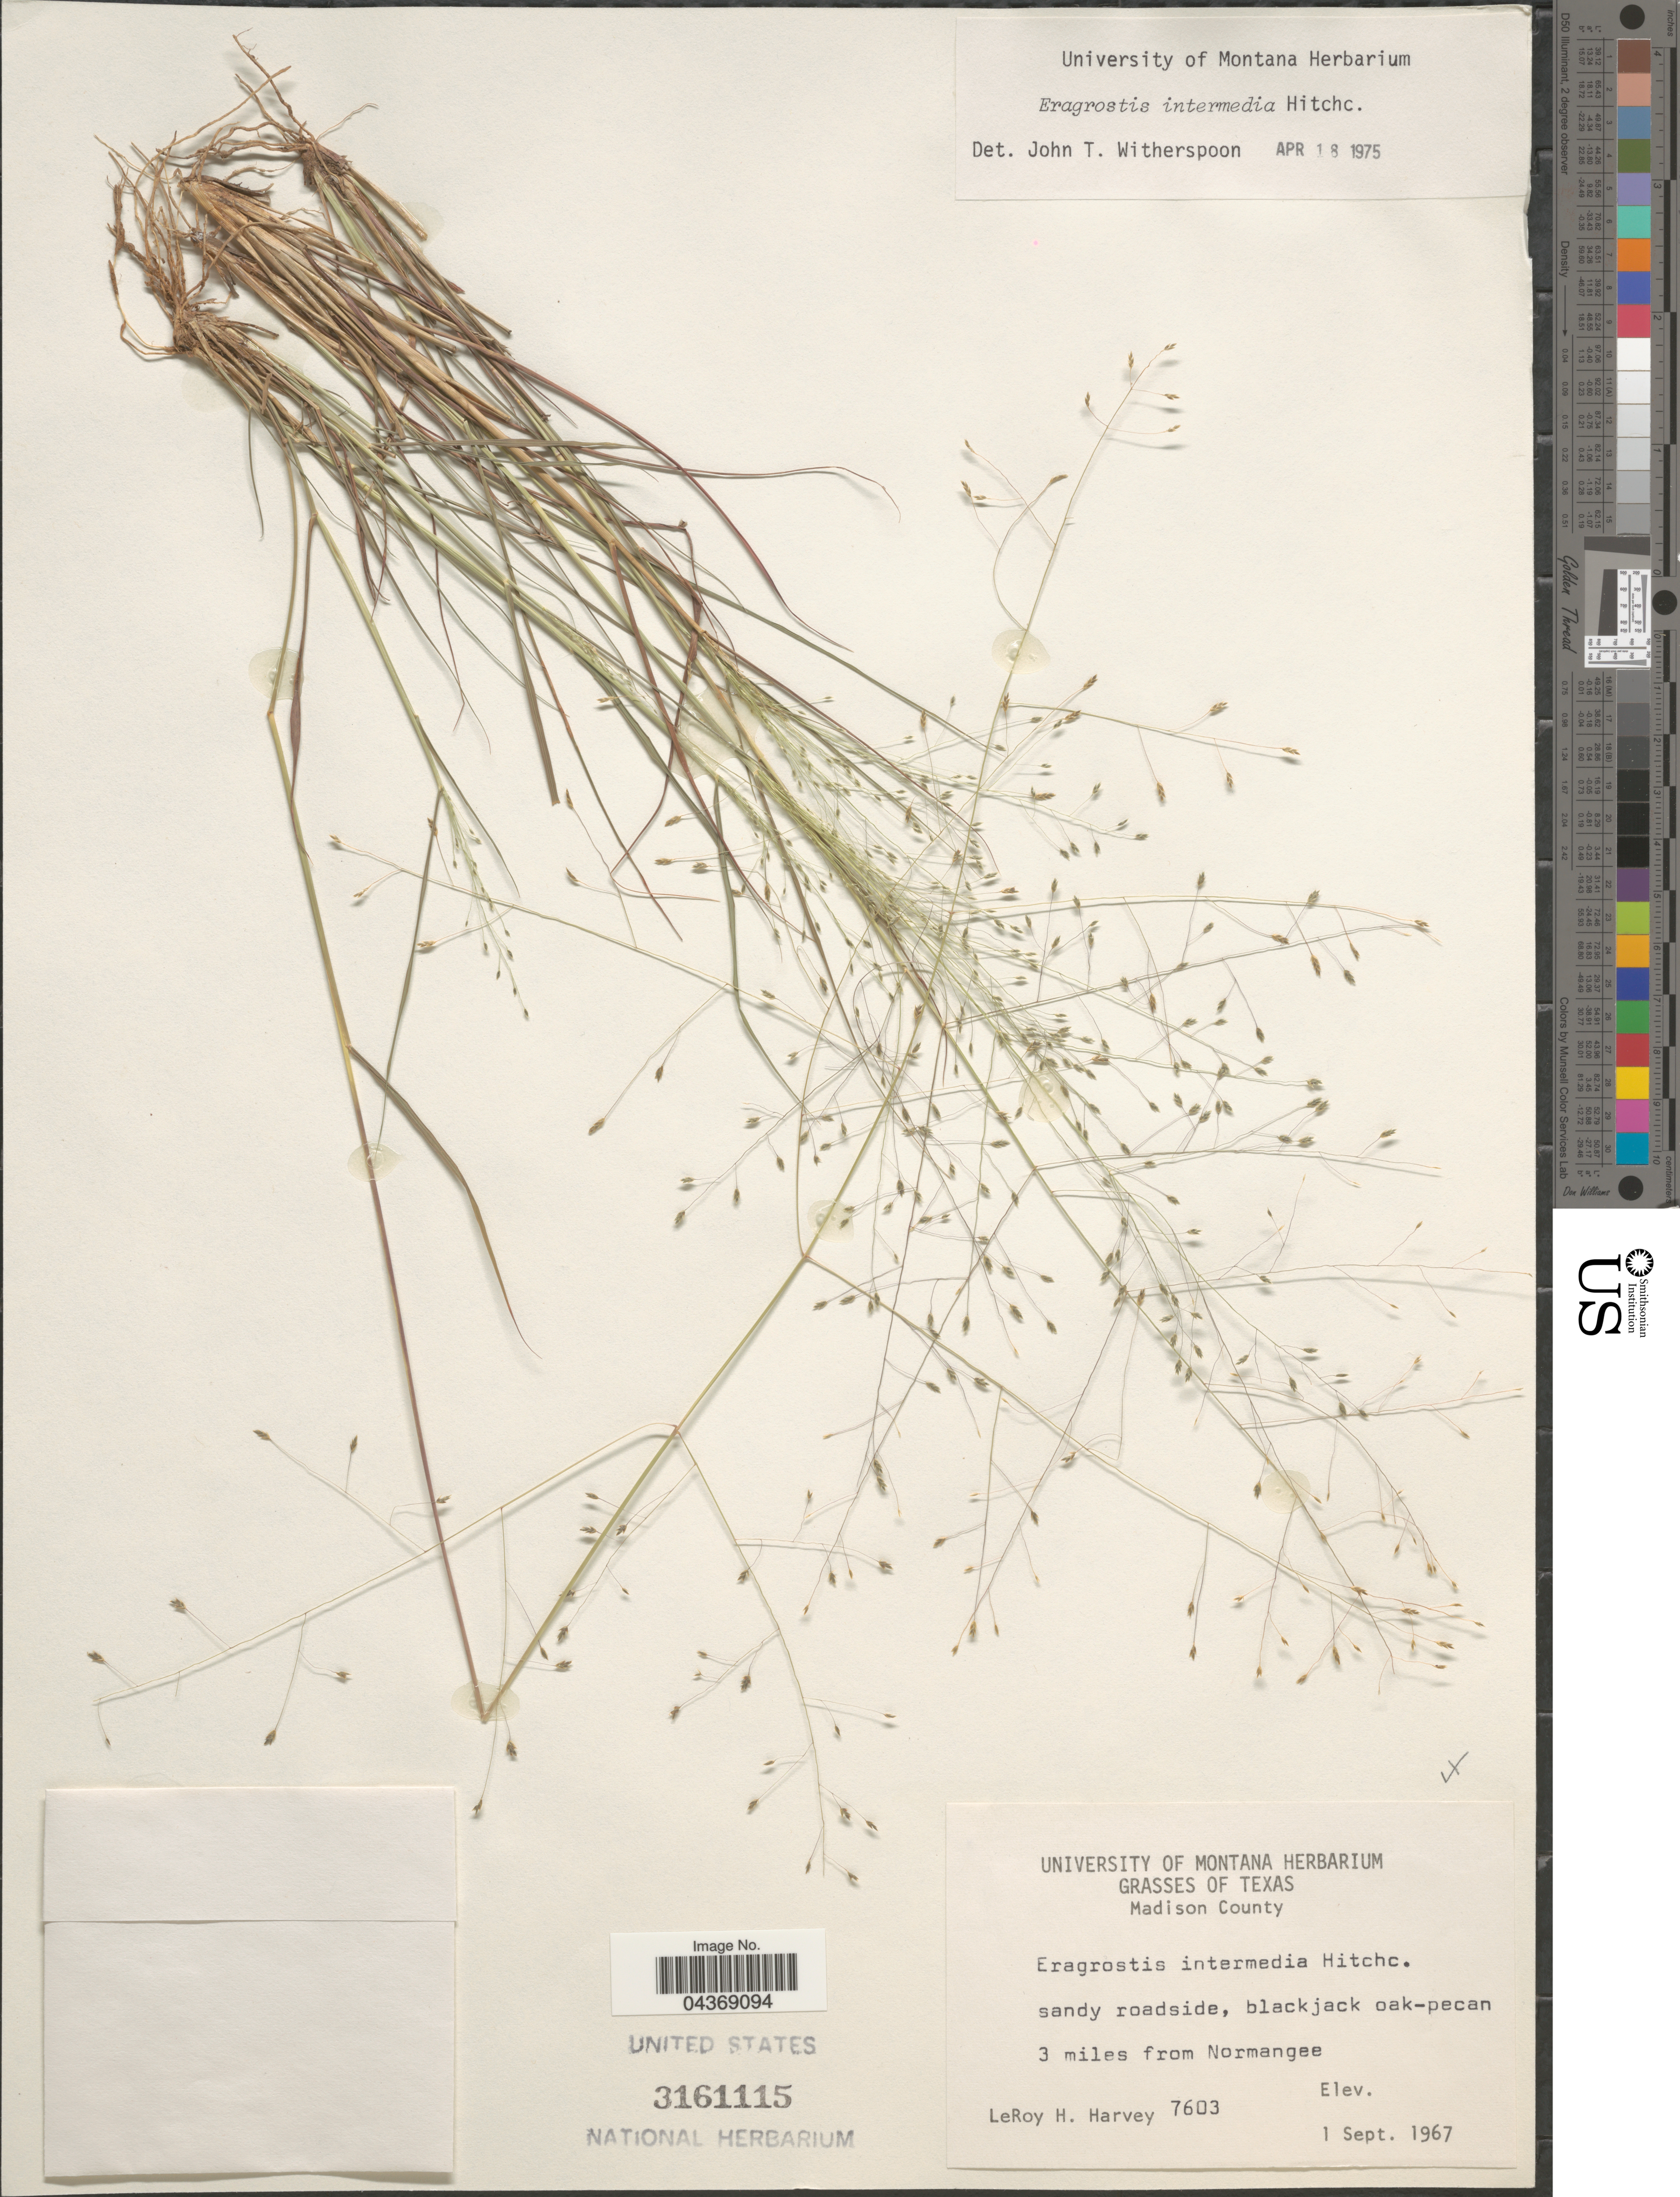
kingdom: Plantae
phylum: Tracheophyta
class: Liliopsida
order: Poales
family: Poaceae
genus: Eragrostis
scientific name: Eragrostis intermedia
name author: Hitchc.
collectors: L. H. Harvey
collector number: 7603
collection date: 1967-09-01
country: United States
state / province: Texas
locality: Madison County. Sandy roadside, blackjack oak-pecan. 3 miles from Normangee.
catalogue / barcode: US 3161115